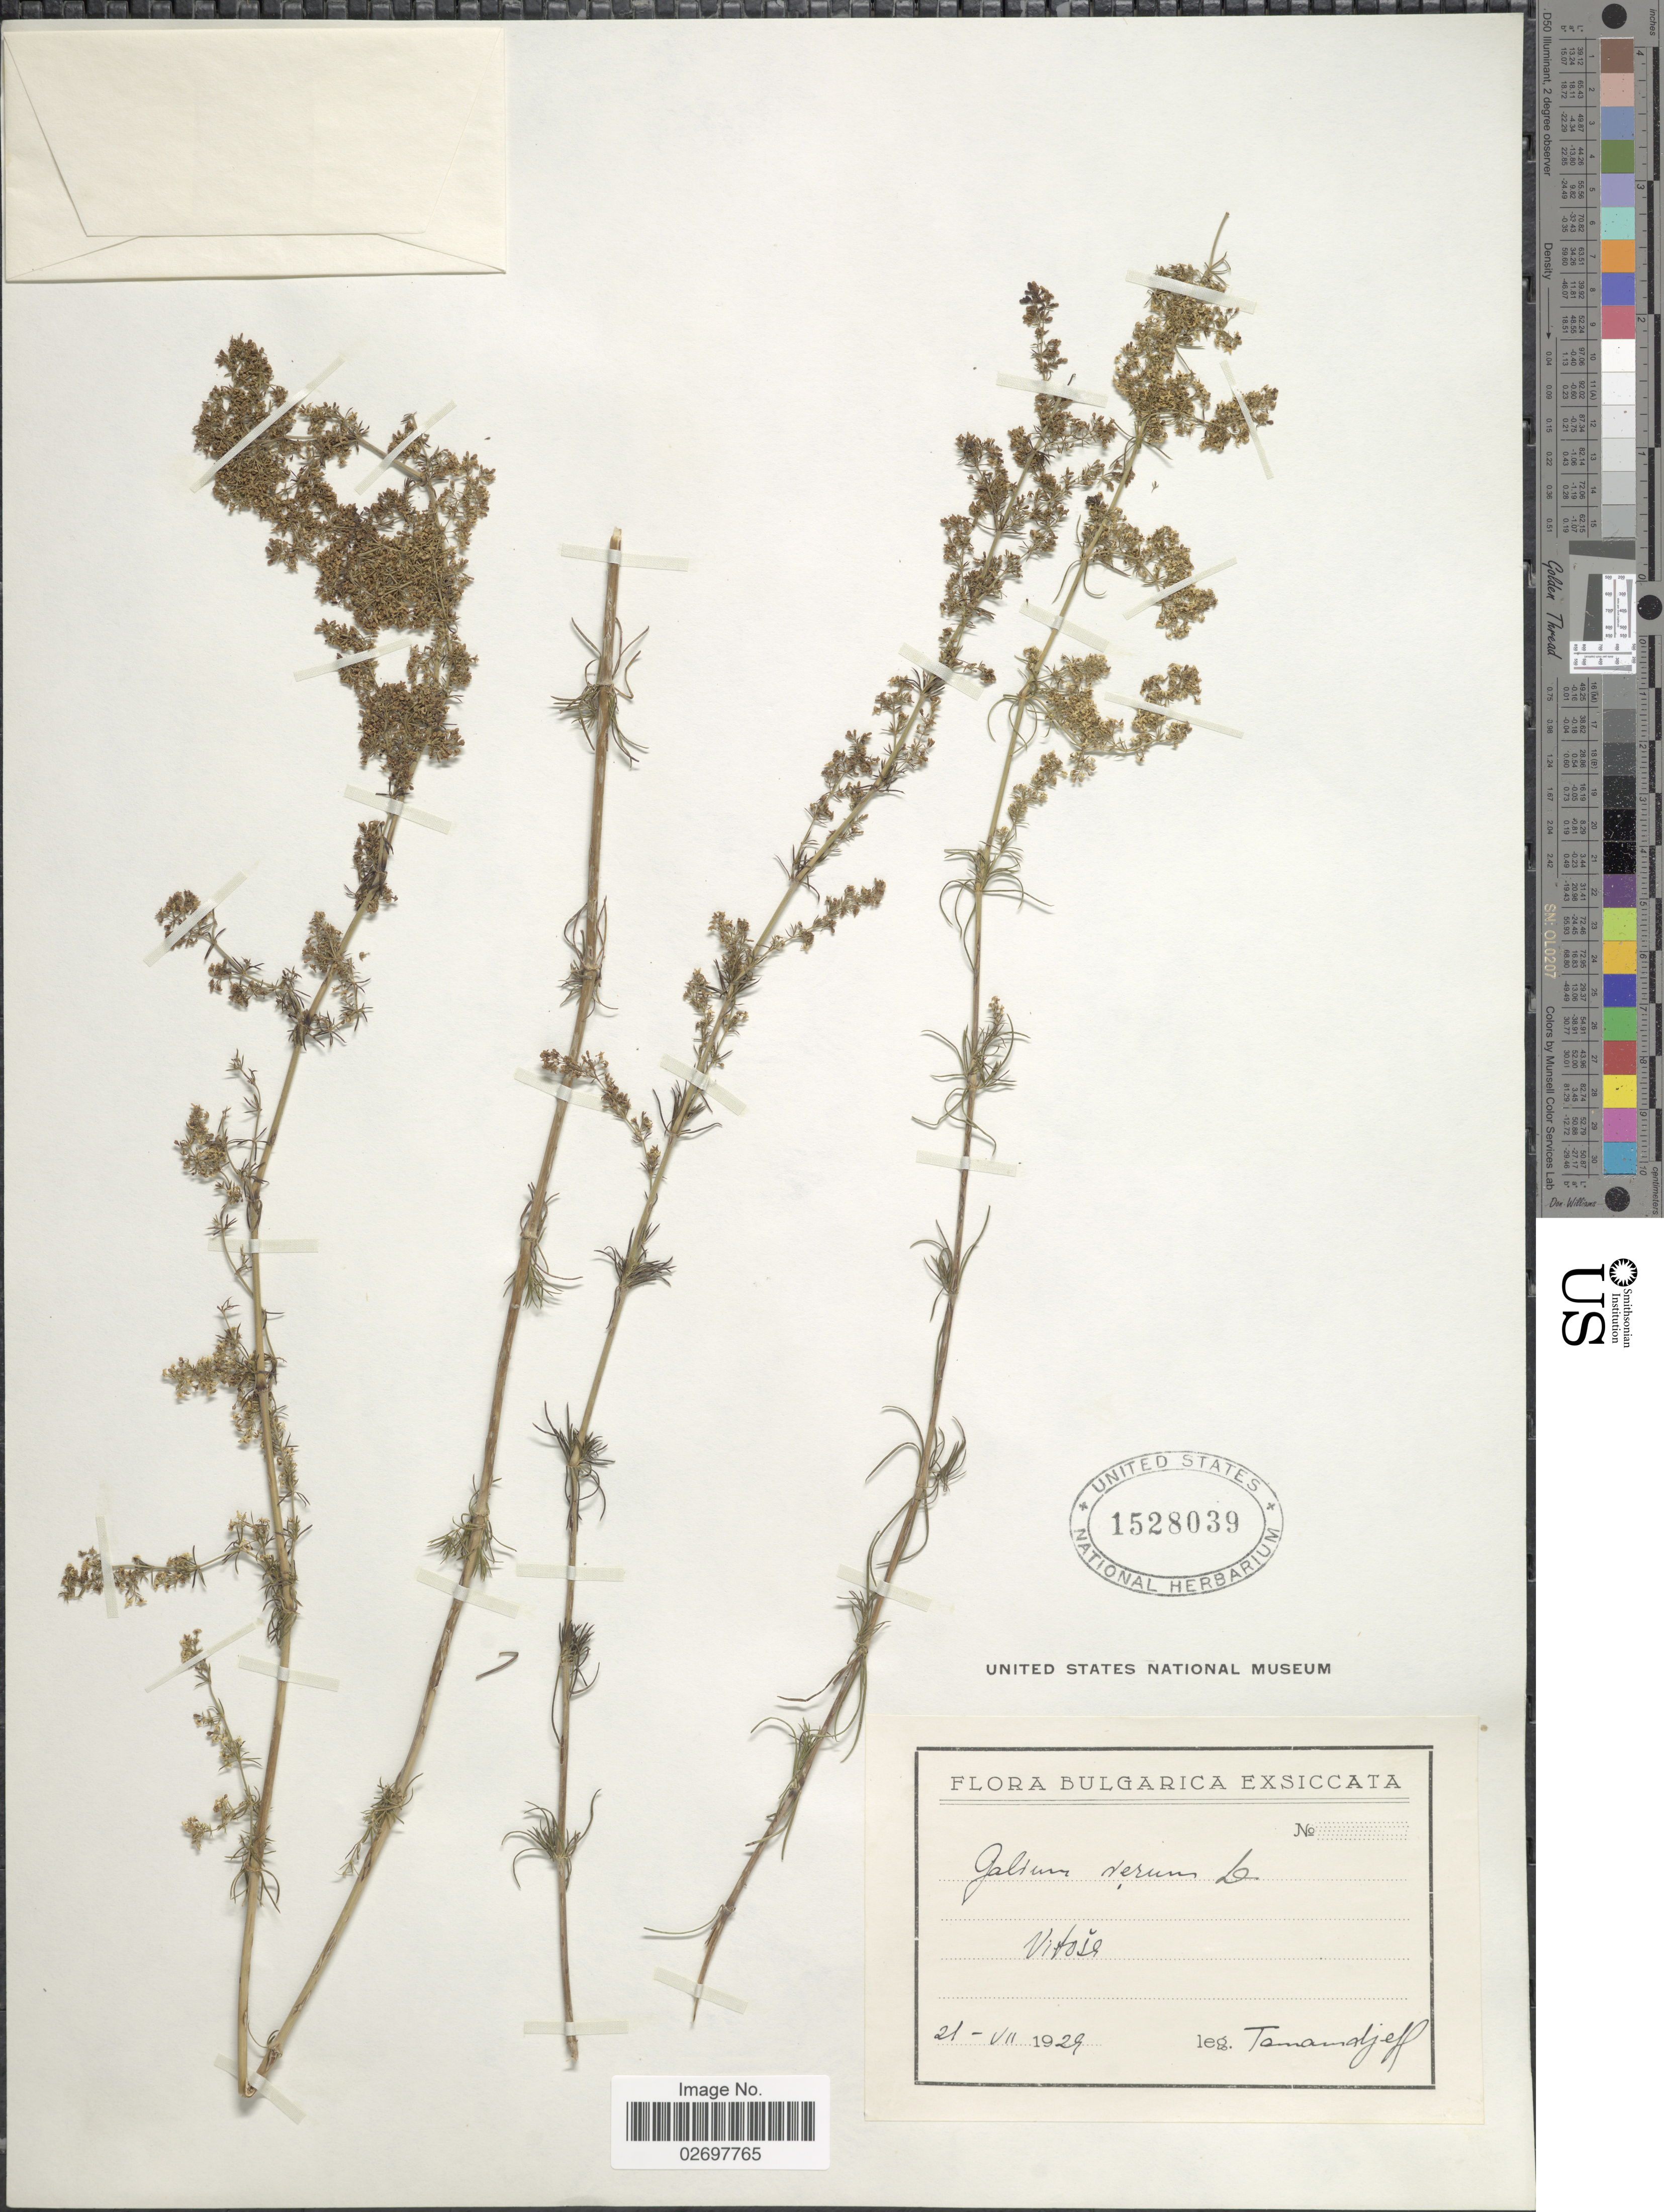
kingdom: Plantae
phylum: Tracheophyta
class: Magnoliopsida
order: Gentianales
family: Rubiaceae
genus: Galium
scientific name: Galium verum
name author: L.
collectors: -. Tamandjeff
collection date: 1929-07-21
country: Bulgaria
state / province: Pernik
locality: Vitoša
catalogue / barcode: US 1528039